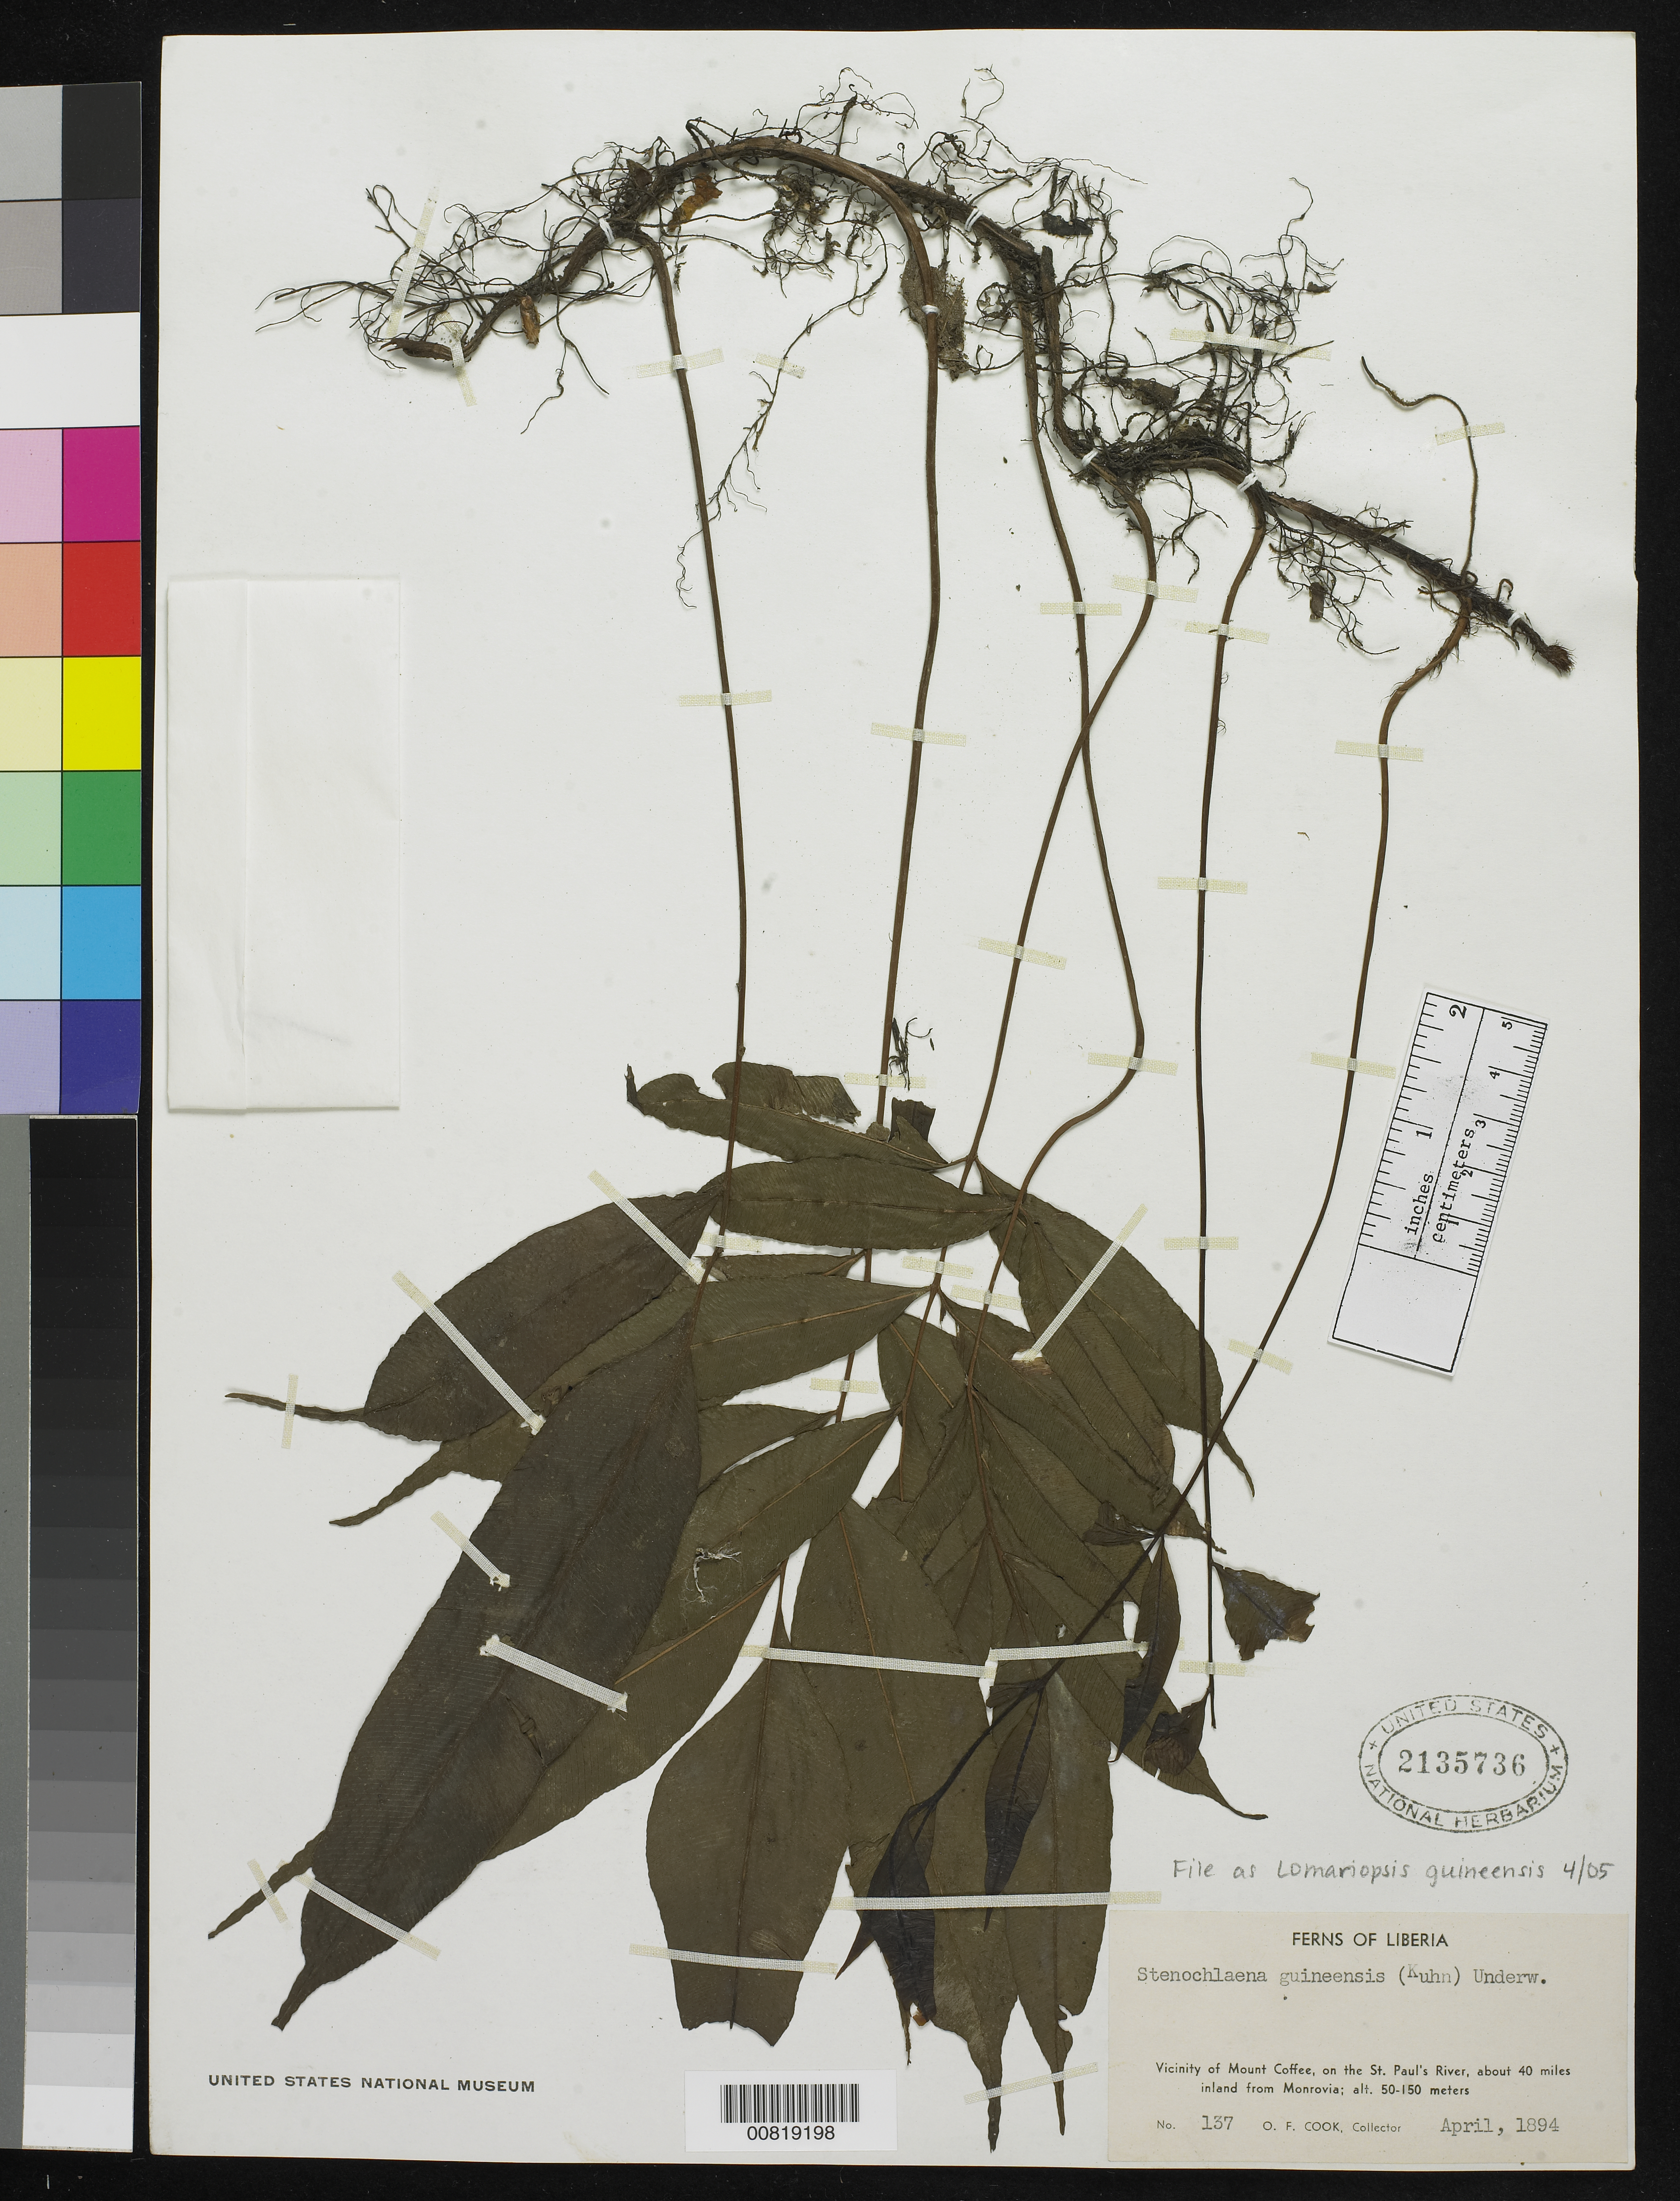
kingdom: Plantae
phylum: Tracheophyta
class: Polypodiopsida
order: Polypodiales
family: Lomariopsidaceae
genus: Lomariopsis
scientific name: Lomariopsis guineensis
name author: Holttum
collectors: O. F. Cook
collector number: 137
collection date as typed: Apr 1894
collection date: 1894-04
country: Liberia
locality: Vicinity of Mt. Coffee, on the St. Paul's River, about 40 miles inland from Monrovia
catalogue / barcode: US 2135736